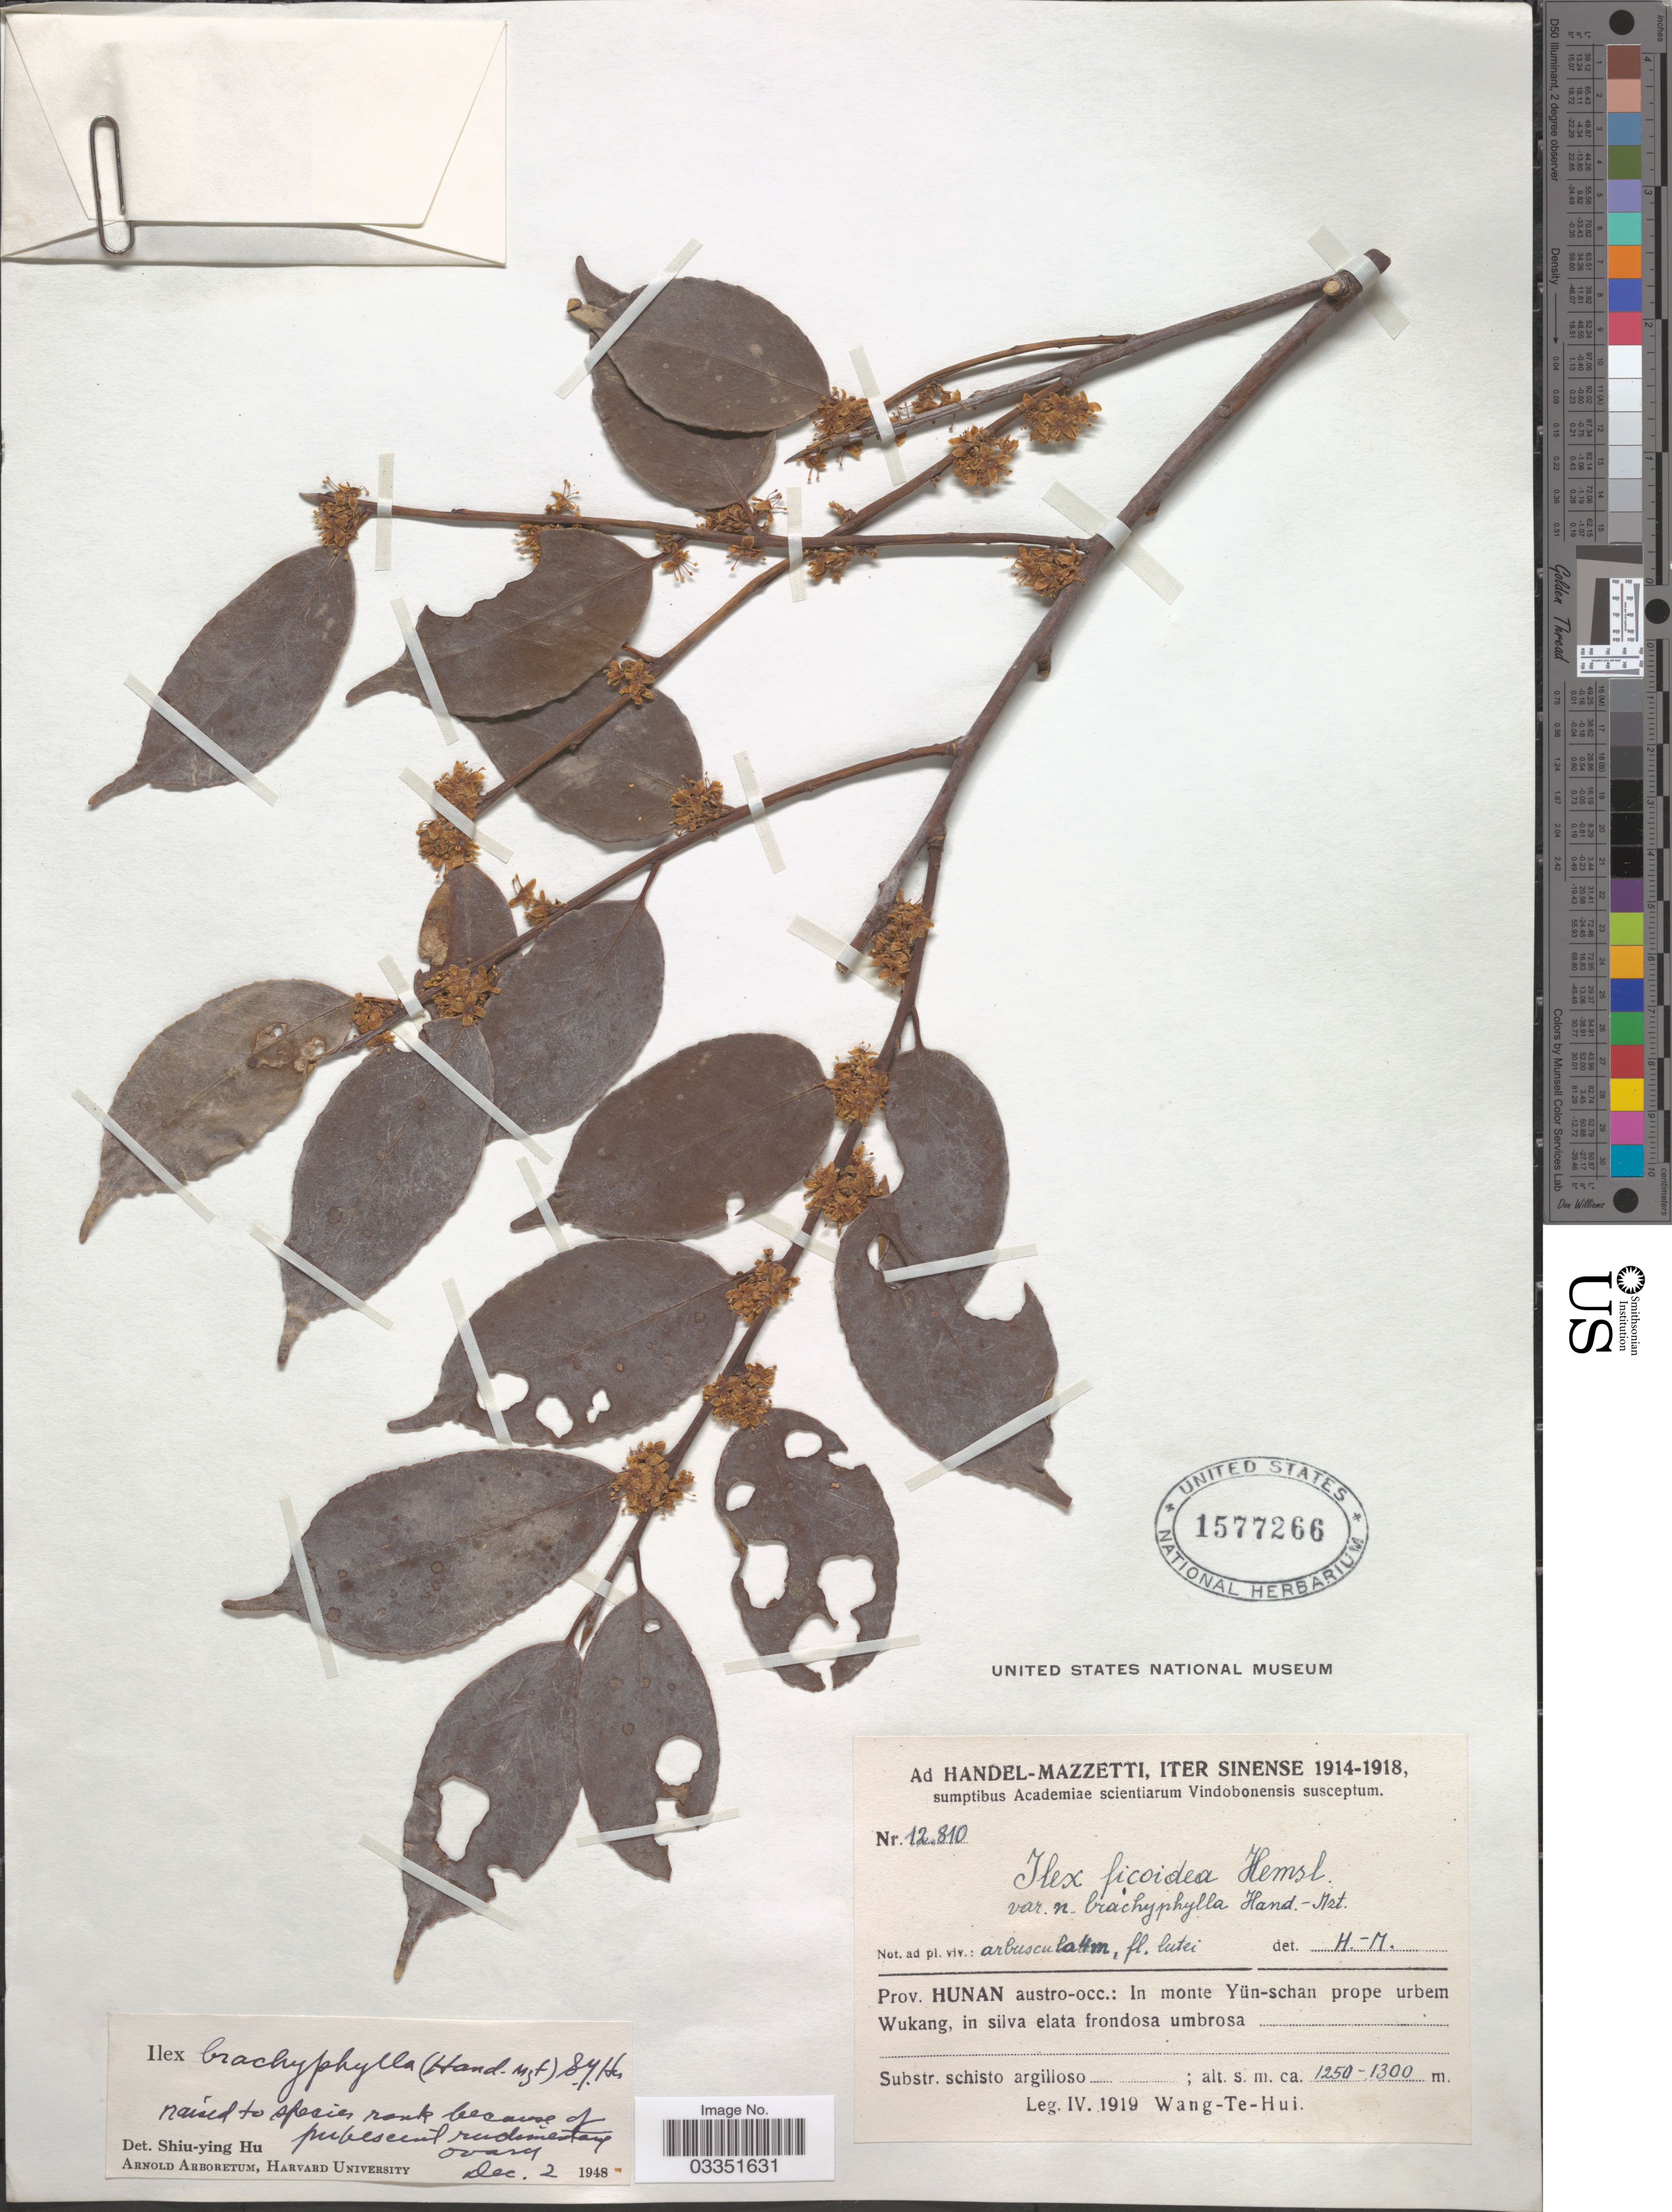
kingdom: Plantae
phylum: Tracheophyta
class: Magnoliopsida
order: Aquifoliales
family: Aquifoliaceae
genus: Ilex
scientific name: Ilex brachyphylla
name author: (Hand.-Mazz.) S.Y. Hu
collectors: T. H. Wang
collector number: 12810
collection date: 1919-04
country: China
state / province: Hunan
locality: Austro-occ.: In monte Yün-schan prope urbem Wukang, in silva elata frondosa umbrosa.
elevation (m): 1250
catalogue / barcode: US 1577266